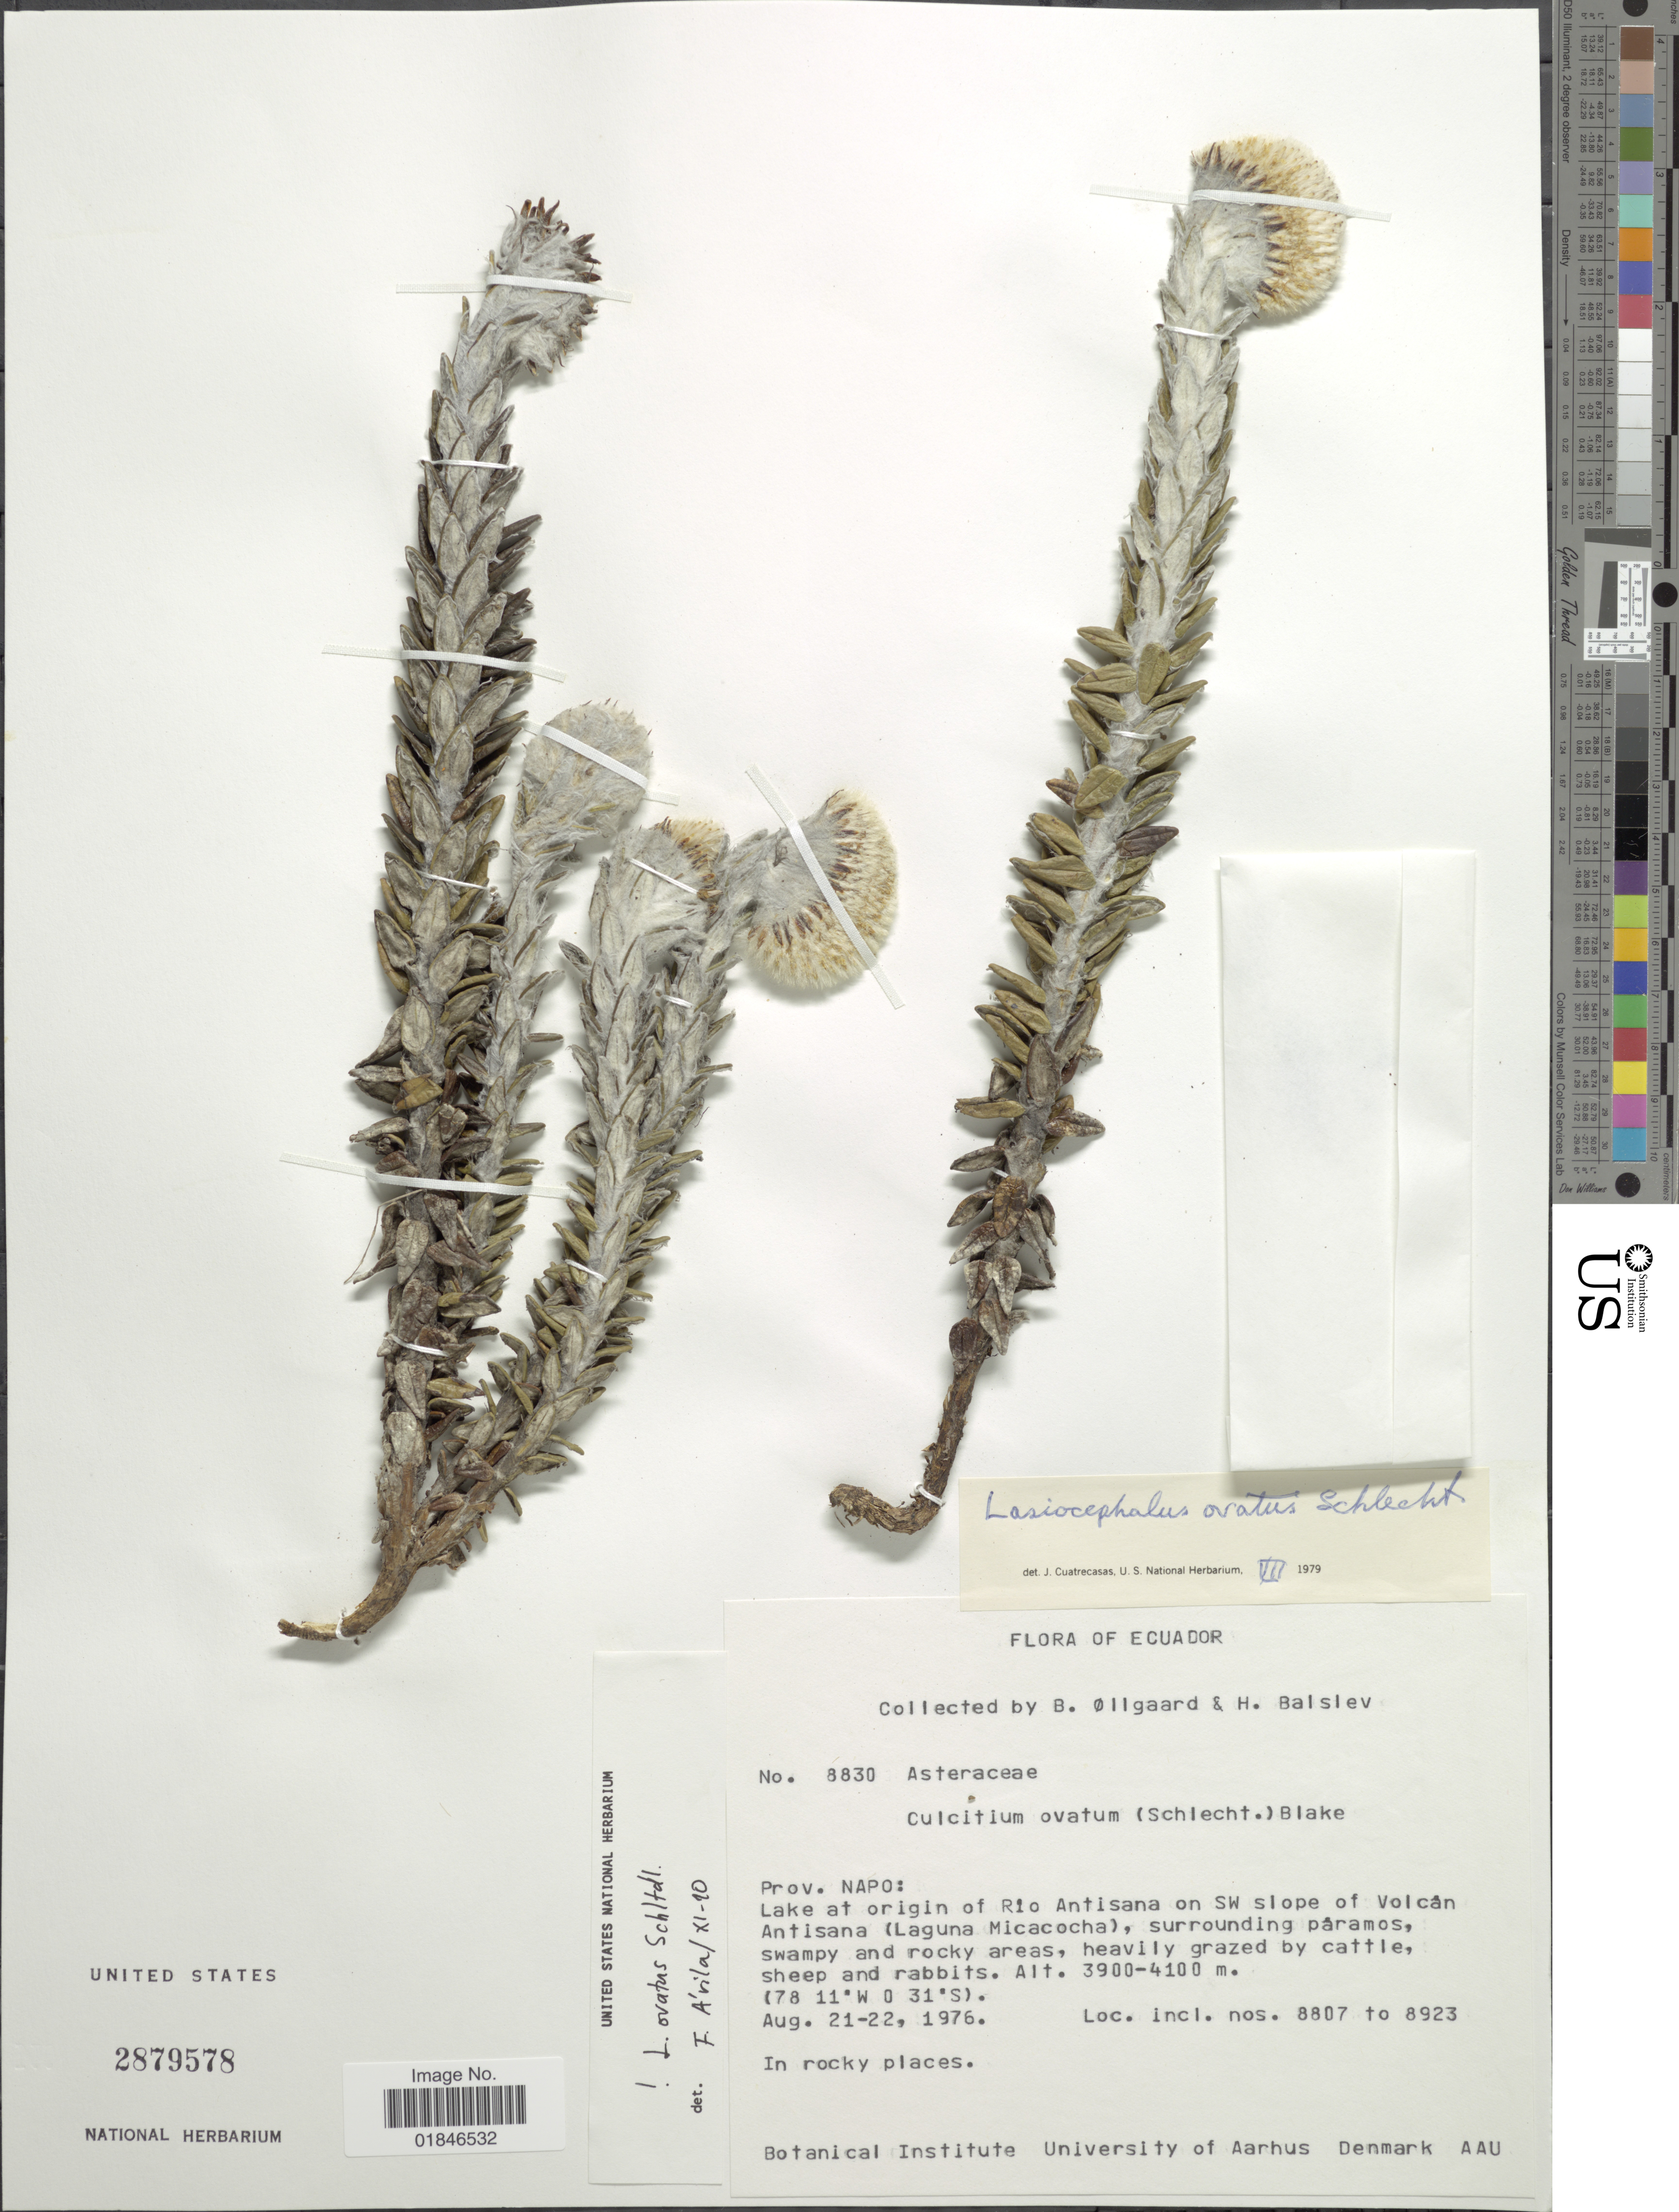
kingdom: Plantae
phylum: Tracheophyta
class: Magnoliopsida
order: Asterales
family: Asteraceae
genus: Senecio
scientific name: Senecio superandinus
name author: Cuatrec.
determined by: Salomon, Luciana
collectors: B. Øllgaard & H. Balslev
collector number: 8830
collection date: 1976-08-21/1976-08-22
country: Ecuador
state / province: Napo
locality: Prov. Napo: Lake at origin of Rio Antisana on SW slope of Volcan Antisana (Laguna Micacocha). Surrounding paramos.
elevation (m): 3900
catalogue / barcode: US 2879578